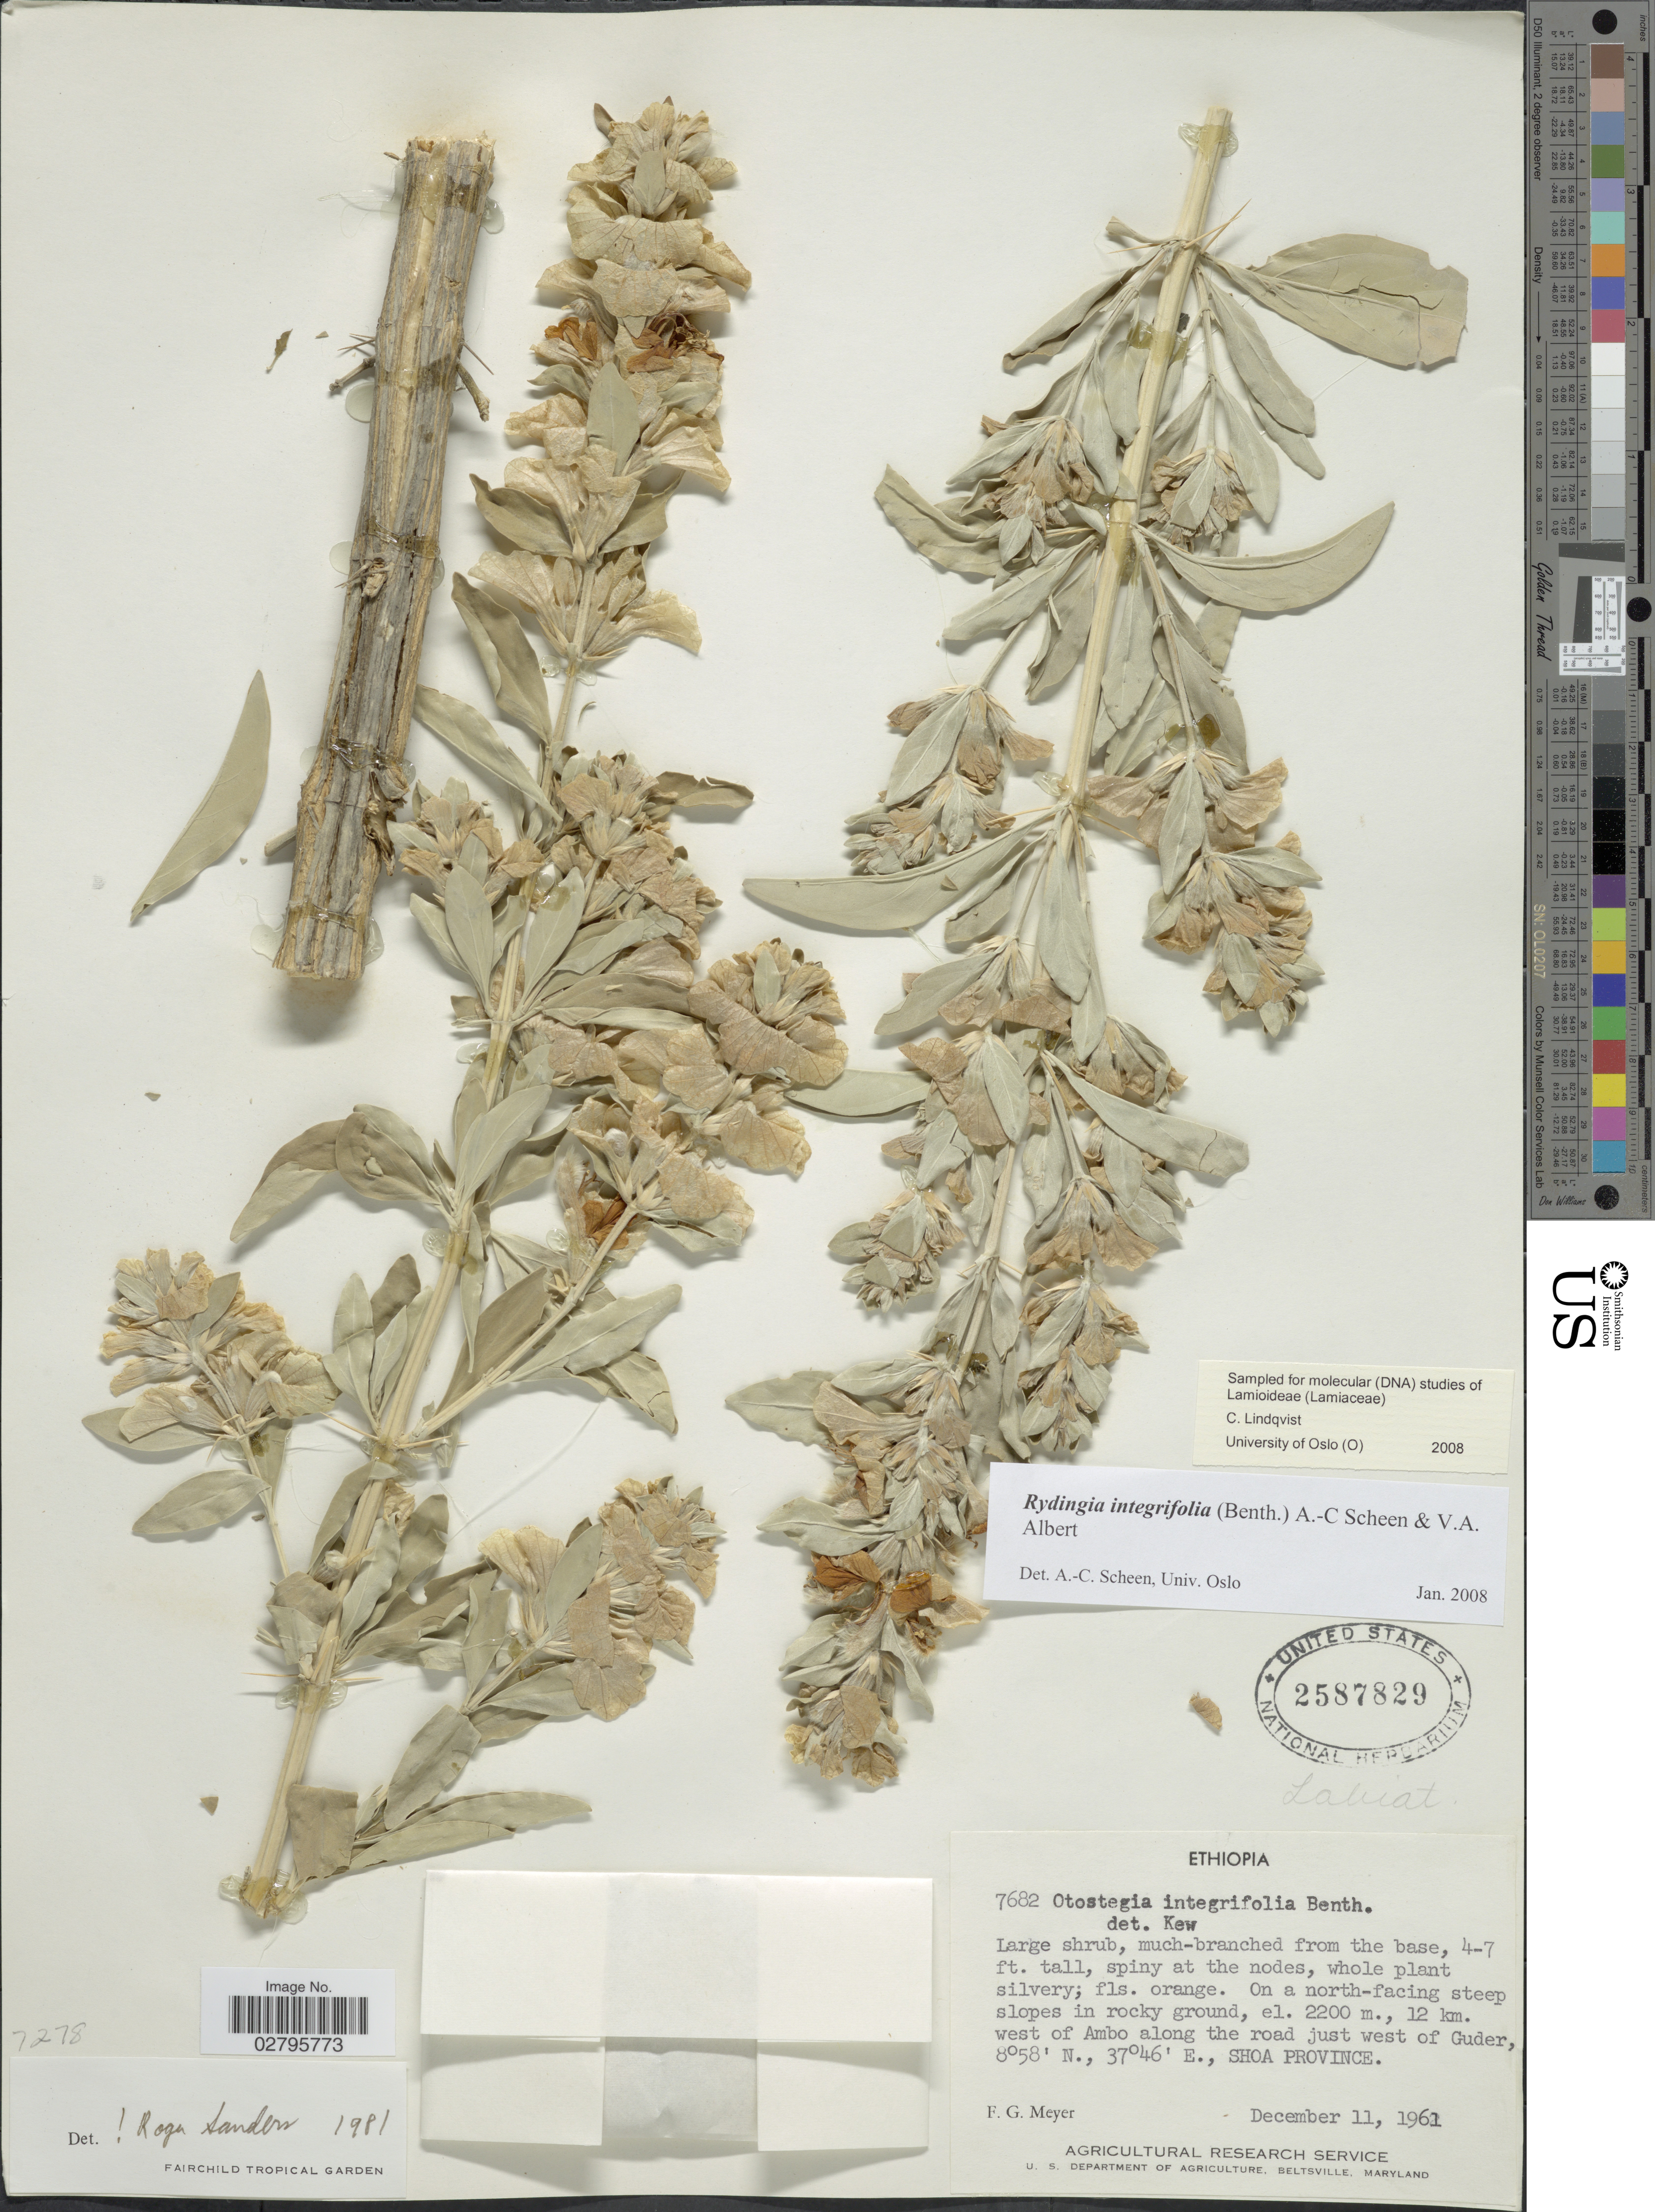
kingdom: Plantae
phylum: Tracheophyta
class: Magnoliopsida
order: Lamiales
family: Lamiaceae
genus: Otostegia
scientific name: Otostegia integrifolia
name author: Benth.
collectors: F. G. Meyer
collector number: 7682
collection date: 1961-12-11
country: Ethiopia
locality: On a north-facing steep slopes in rocky ground, 12 km. west of Ambo along the road just west of Guder, Shoa Province.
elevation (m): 2200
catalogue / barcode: US 2587829